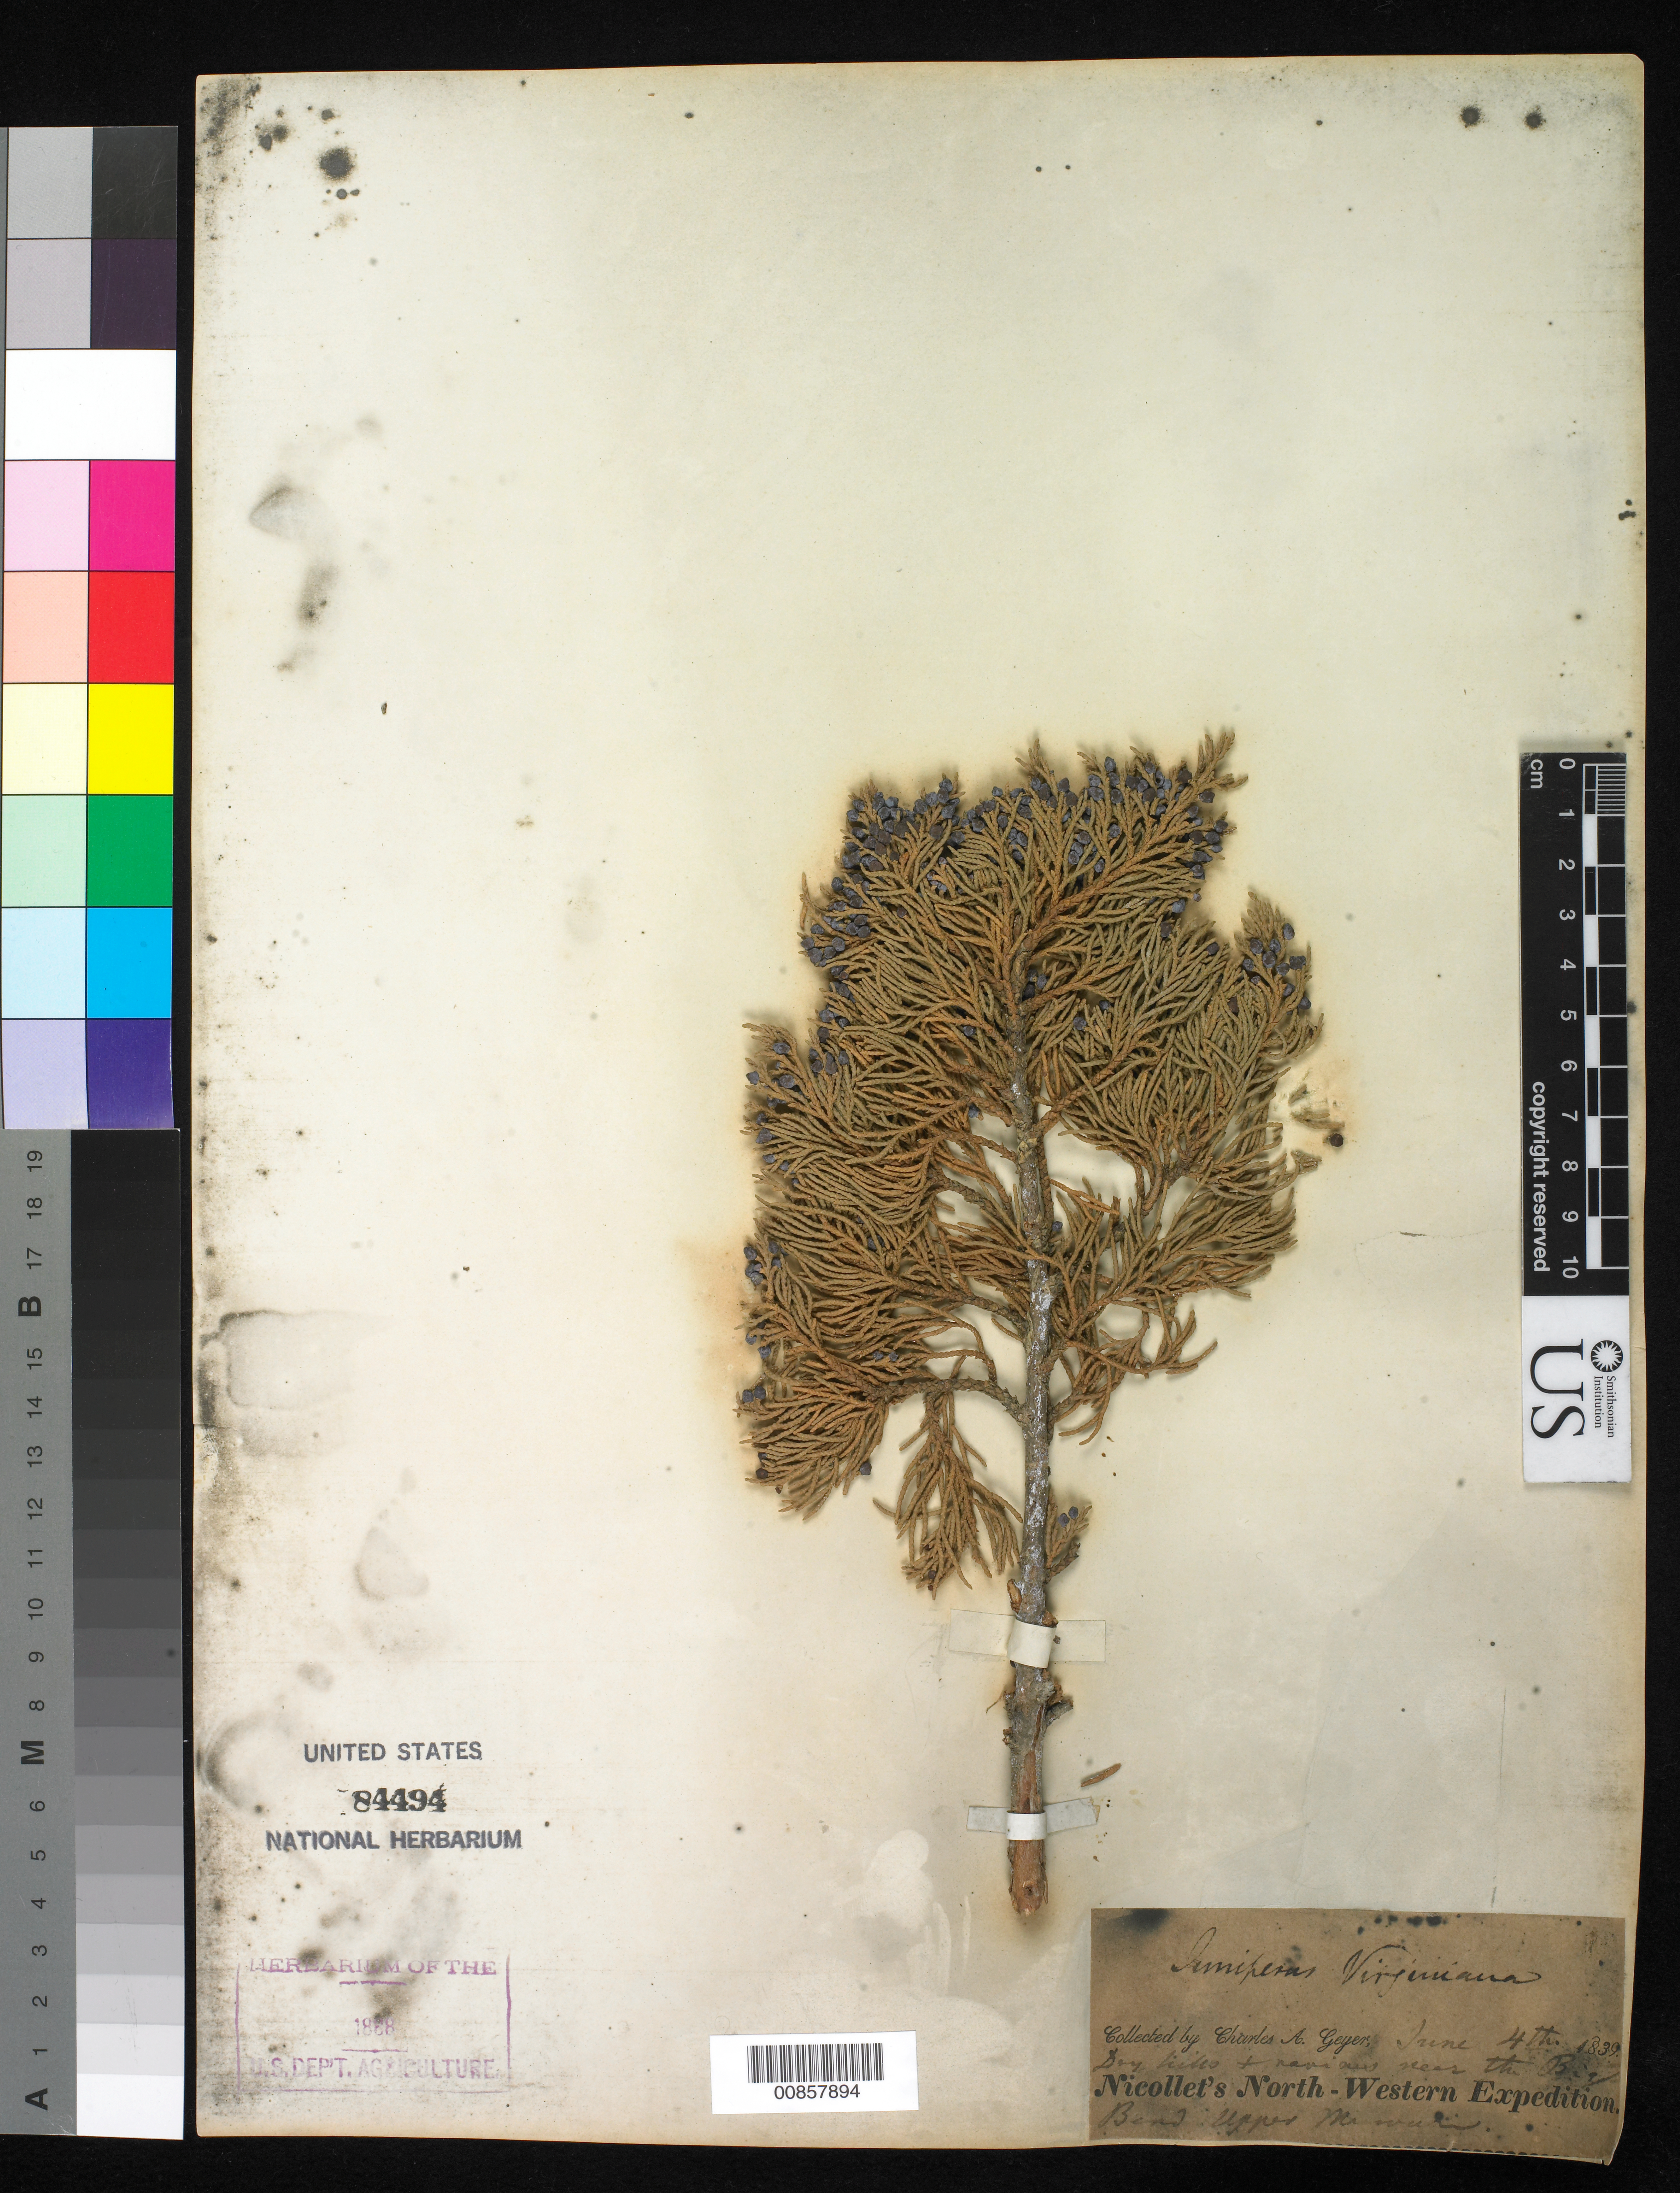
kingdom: Plantae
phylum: Tracheophyta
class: Pinopsida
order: Pinales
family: Cupressaceae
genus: Juniperus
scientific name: Juniperus virginiana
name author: L.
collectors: C. A. Geyer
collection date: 1839-06-04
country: United States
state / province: South Dakota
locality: near the Big Bend of the Missouri River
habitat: Dry hills and ravines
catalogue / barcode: US 84494